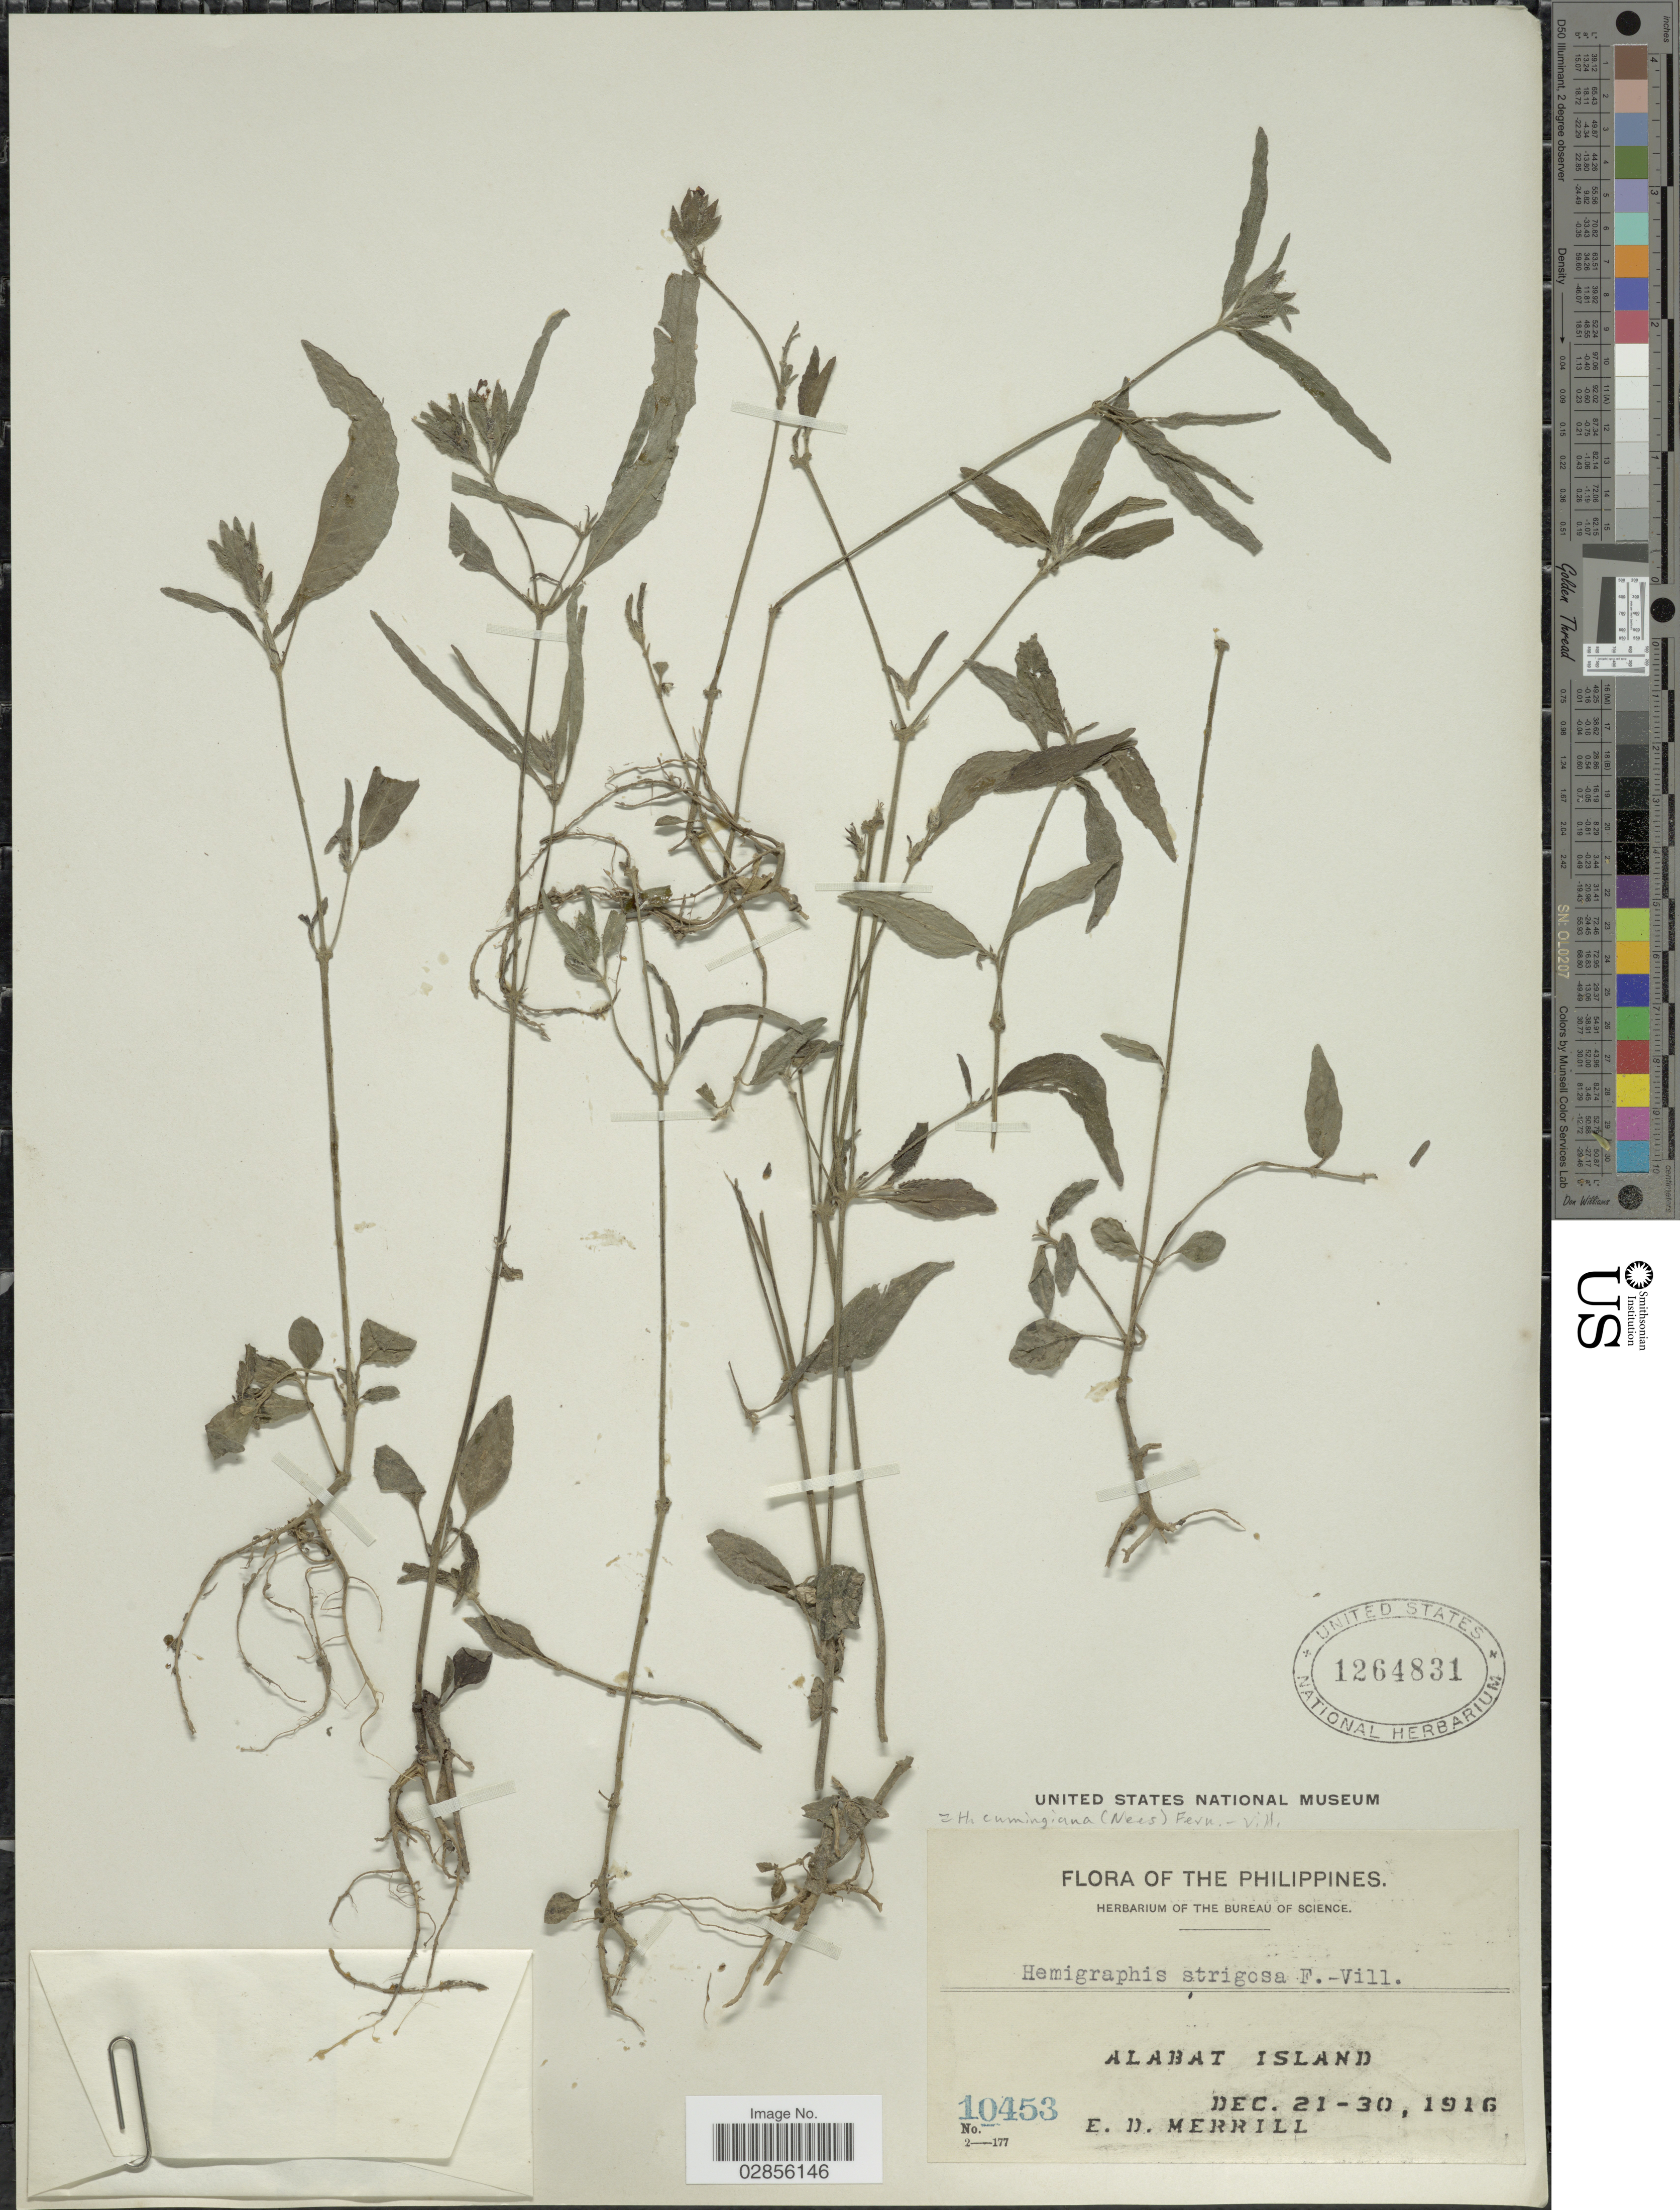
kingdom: Plantae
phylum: Tracheophyta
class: Magnoliopsida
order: Lamiales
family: Acanthaceae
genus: Hemigraphis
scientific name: Hemigraphis cumingiana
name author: Fern.-Vill.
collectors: E. D. Merrill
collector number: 10453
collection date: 1916-12-21/1916-12-30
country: Philippines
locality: Alabat Island.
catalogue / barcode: US 1264831